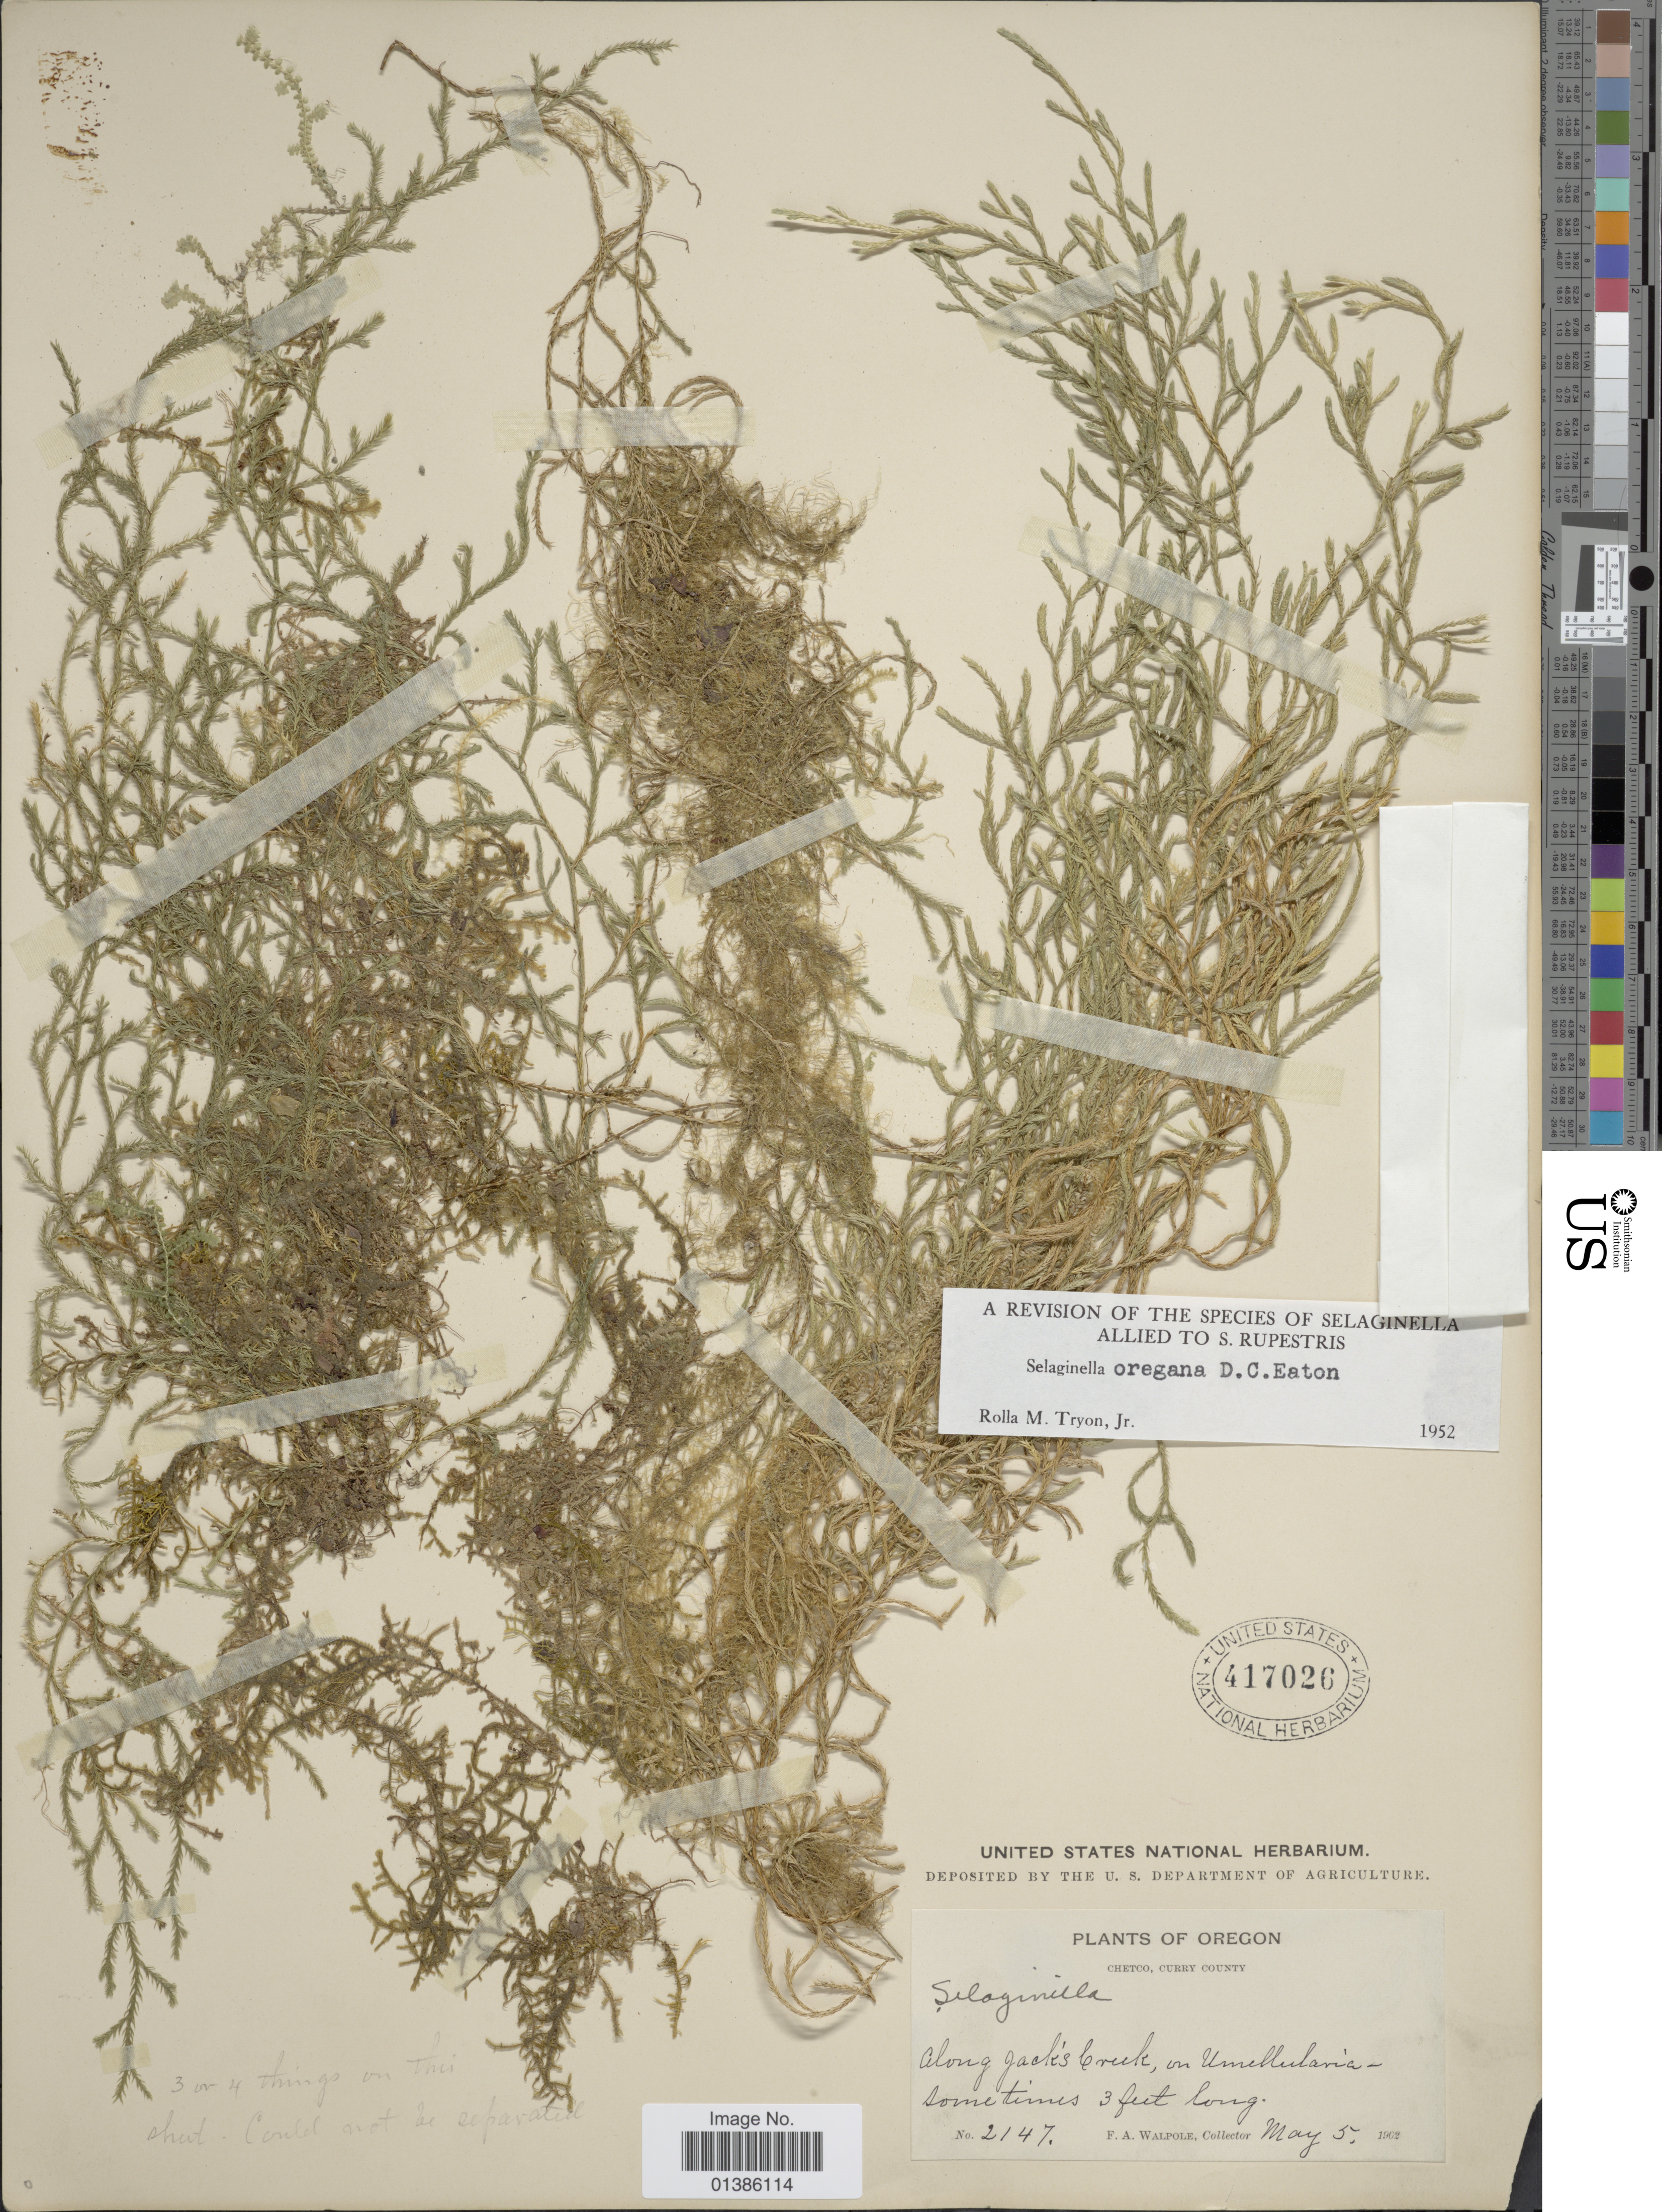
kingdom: Plantae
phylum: Tracheophyta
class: Lycopodiopsida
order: Selaginellales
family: Selaginellaceae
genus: Selaginella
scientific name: Selaginella oregana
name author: D.C. Eaton ex S. Watson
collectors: F. Walpole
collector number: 2147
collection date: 1902-05-05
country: United States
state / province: Oregon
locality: Chetco, Curry County. Along Jack's Creek, on Umellularia.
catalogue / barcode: US 417026